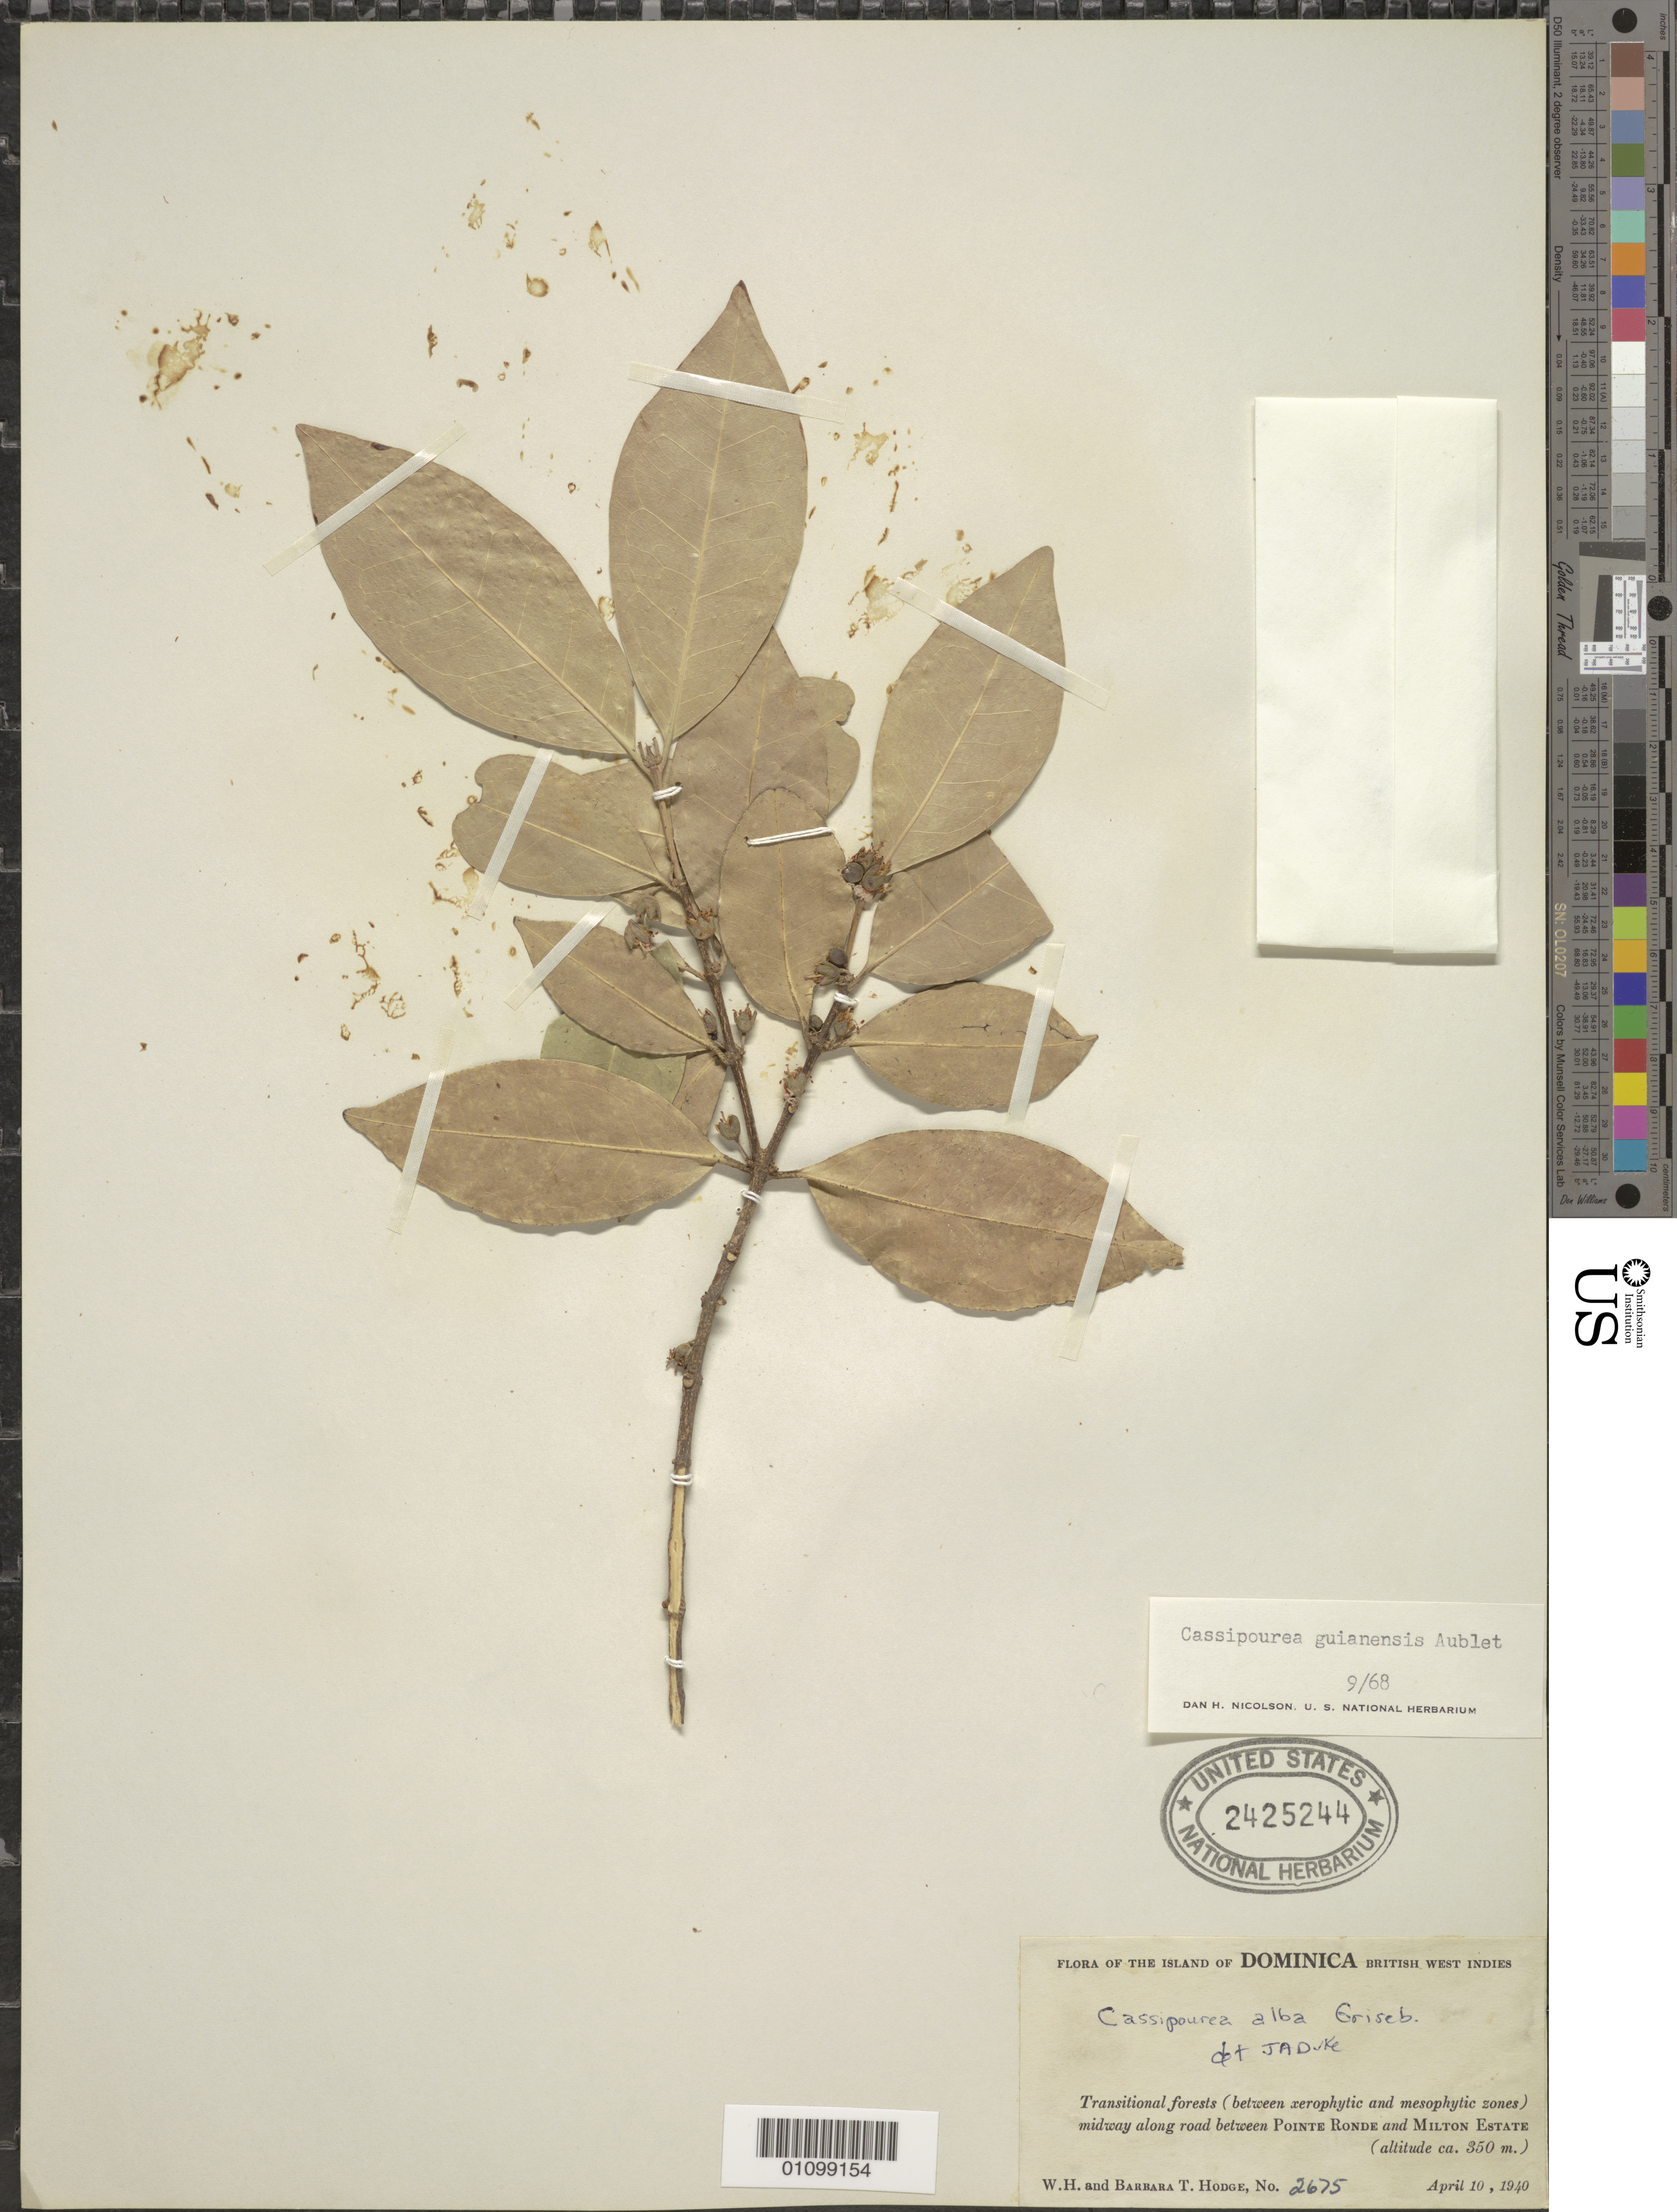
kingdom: Plantae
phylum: Tracheophyta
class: Magnoliopsida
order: Malpighiales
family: Rhizophoraceae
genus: Cassipourea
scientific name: Cassipourea guianensis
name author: Aubl.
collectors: W. Hodge & B. Hodge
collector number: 2675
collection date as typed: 10 Apr 1940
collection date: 1940-04-10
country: Dominica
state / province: St. John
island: Dominica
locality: Transitional forests, between xerophytic and mesophytic areas, midway along road between Pointe Ronde and Milton Estate.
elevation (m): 350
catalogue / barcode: US 2425244